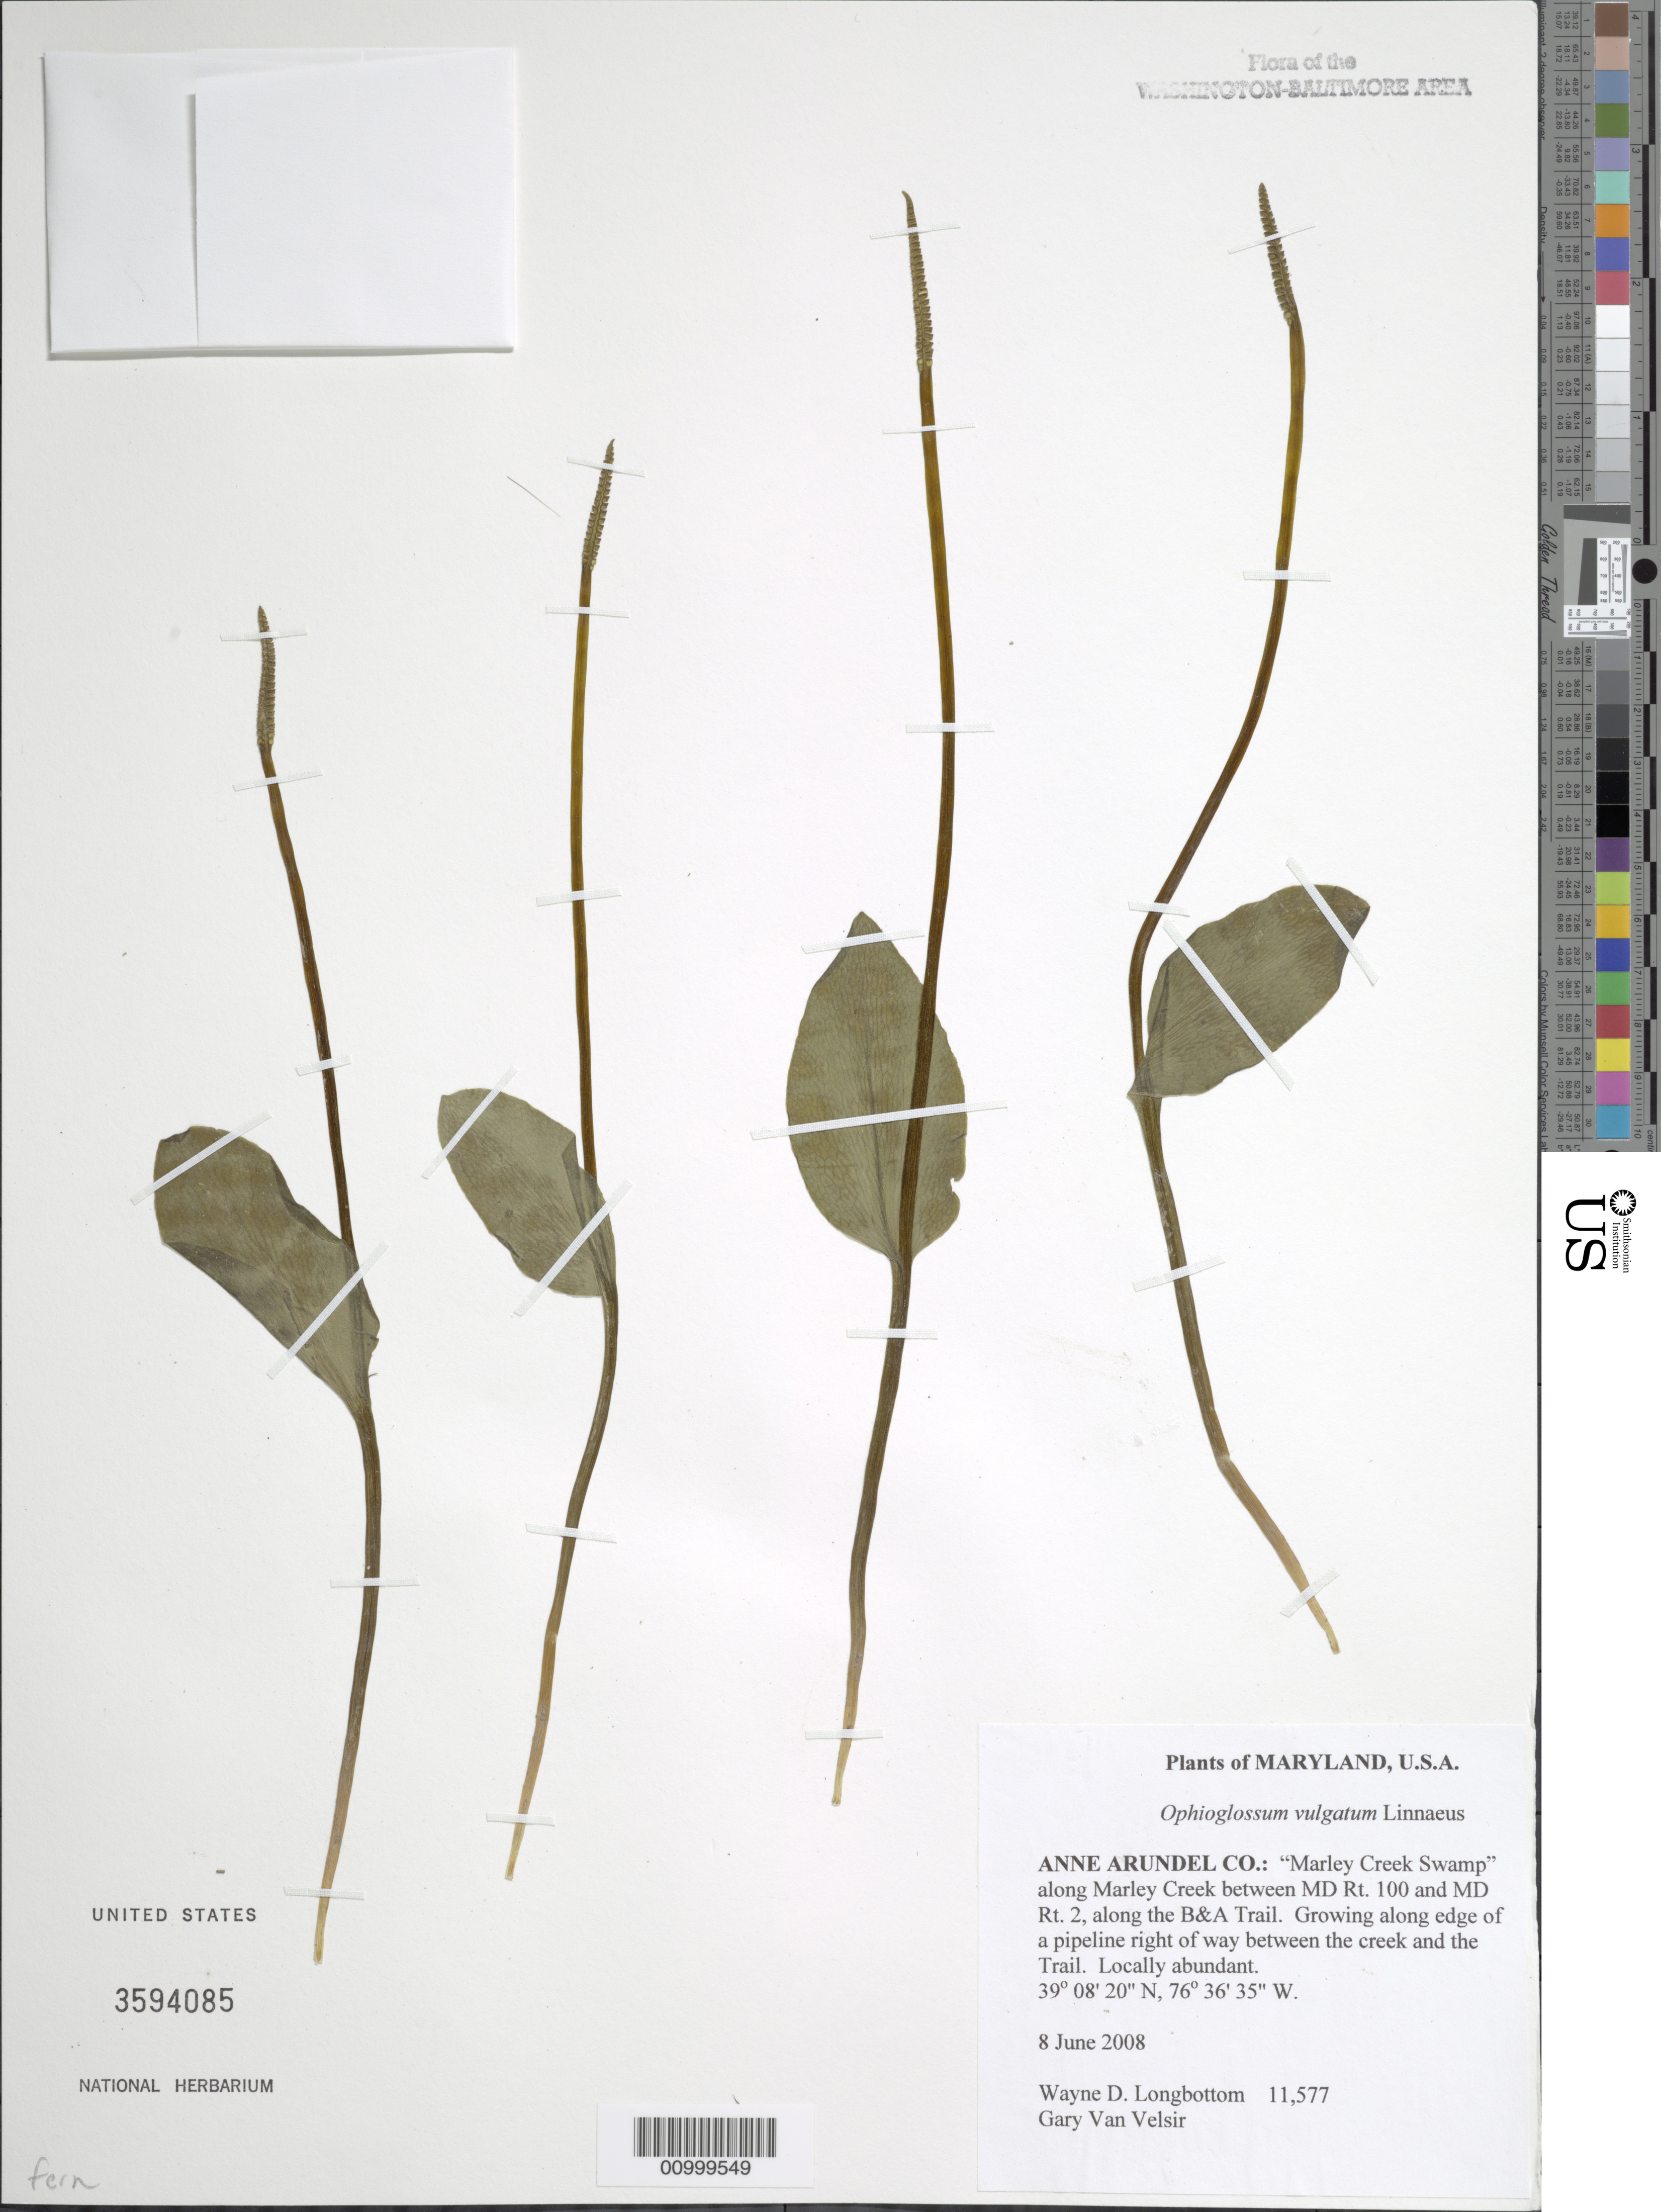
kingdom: Plantae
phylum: Tracheophyta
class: Polypodiopsida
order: Ophioglossales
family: Ophioglossaceae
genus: Ophioglossum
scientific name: Ophioglossum vulgatum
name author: L.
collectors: W. D. Longbottom & G. Van Velsir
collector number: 11577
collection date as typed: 8 June 2008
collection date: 2008-06-08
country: United States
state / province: Maryland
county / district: Anne Arundel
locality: "Marley Creek Swamp" along Marley Creek between MD Rte. 100 and MD Rte. 2, along the B&A Trail.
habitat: Growing along edge of a pipeline right of way between the creek and the Trail.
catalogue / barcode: US 3594085